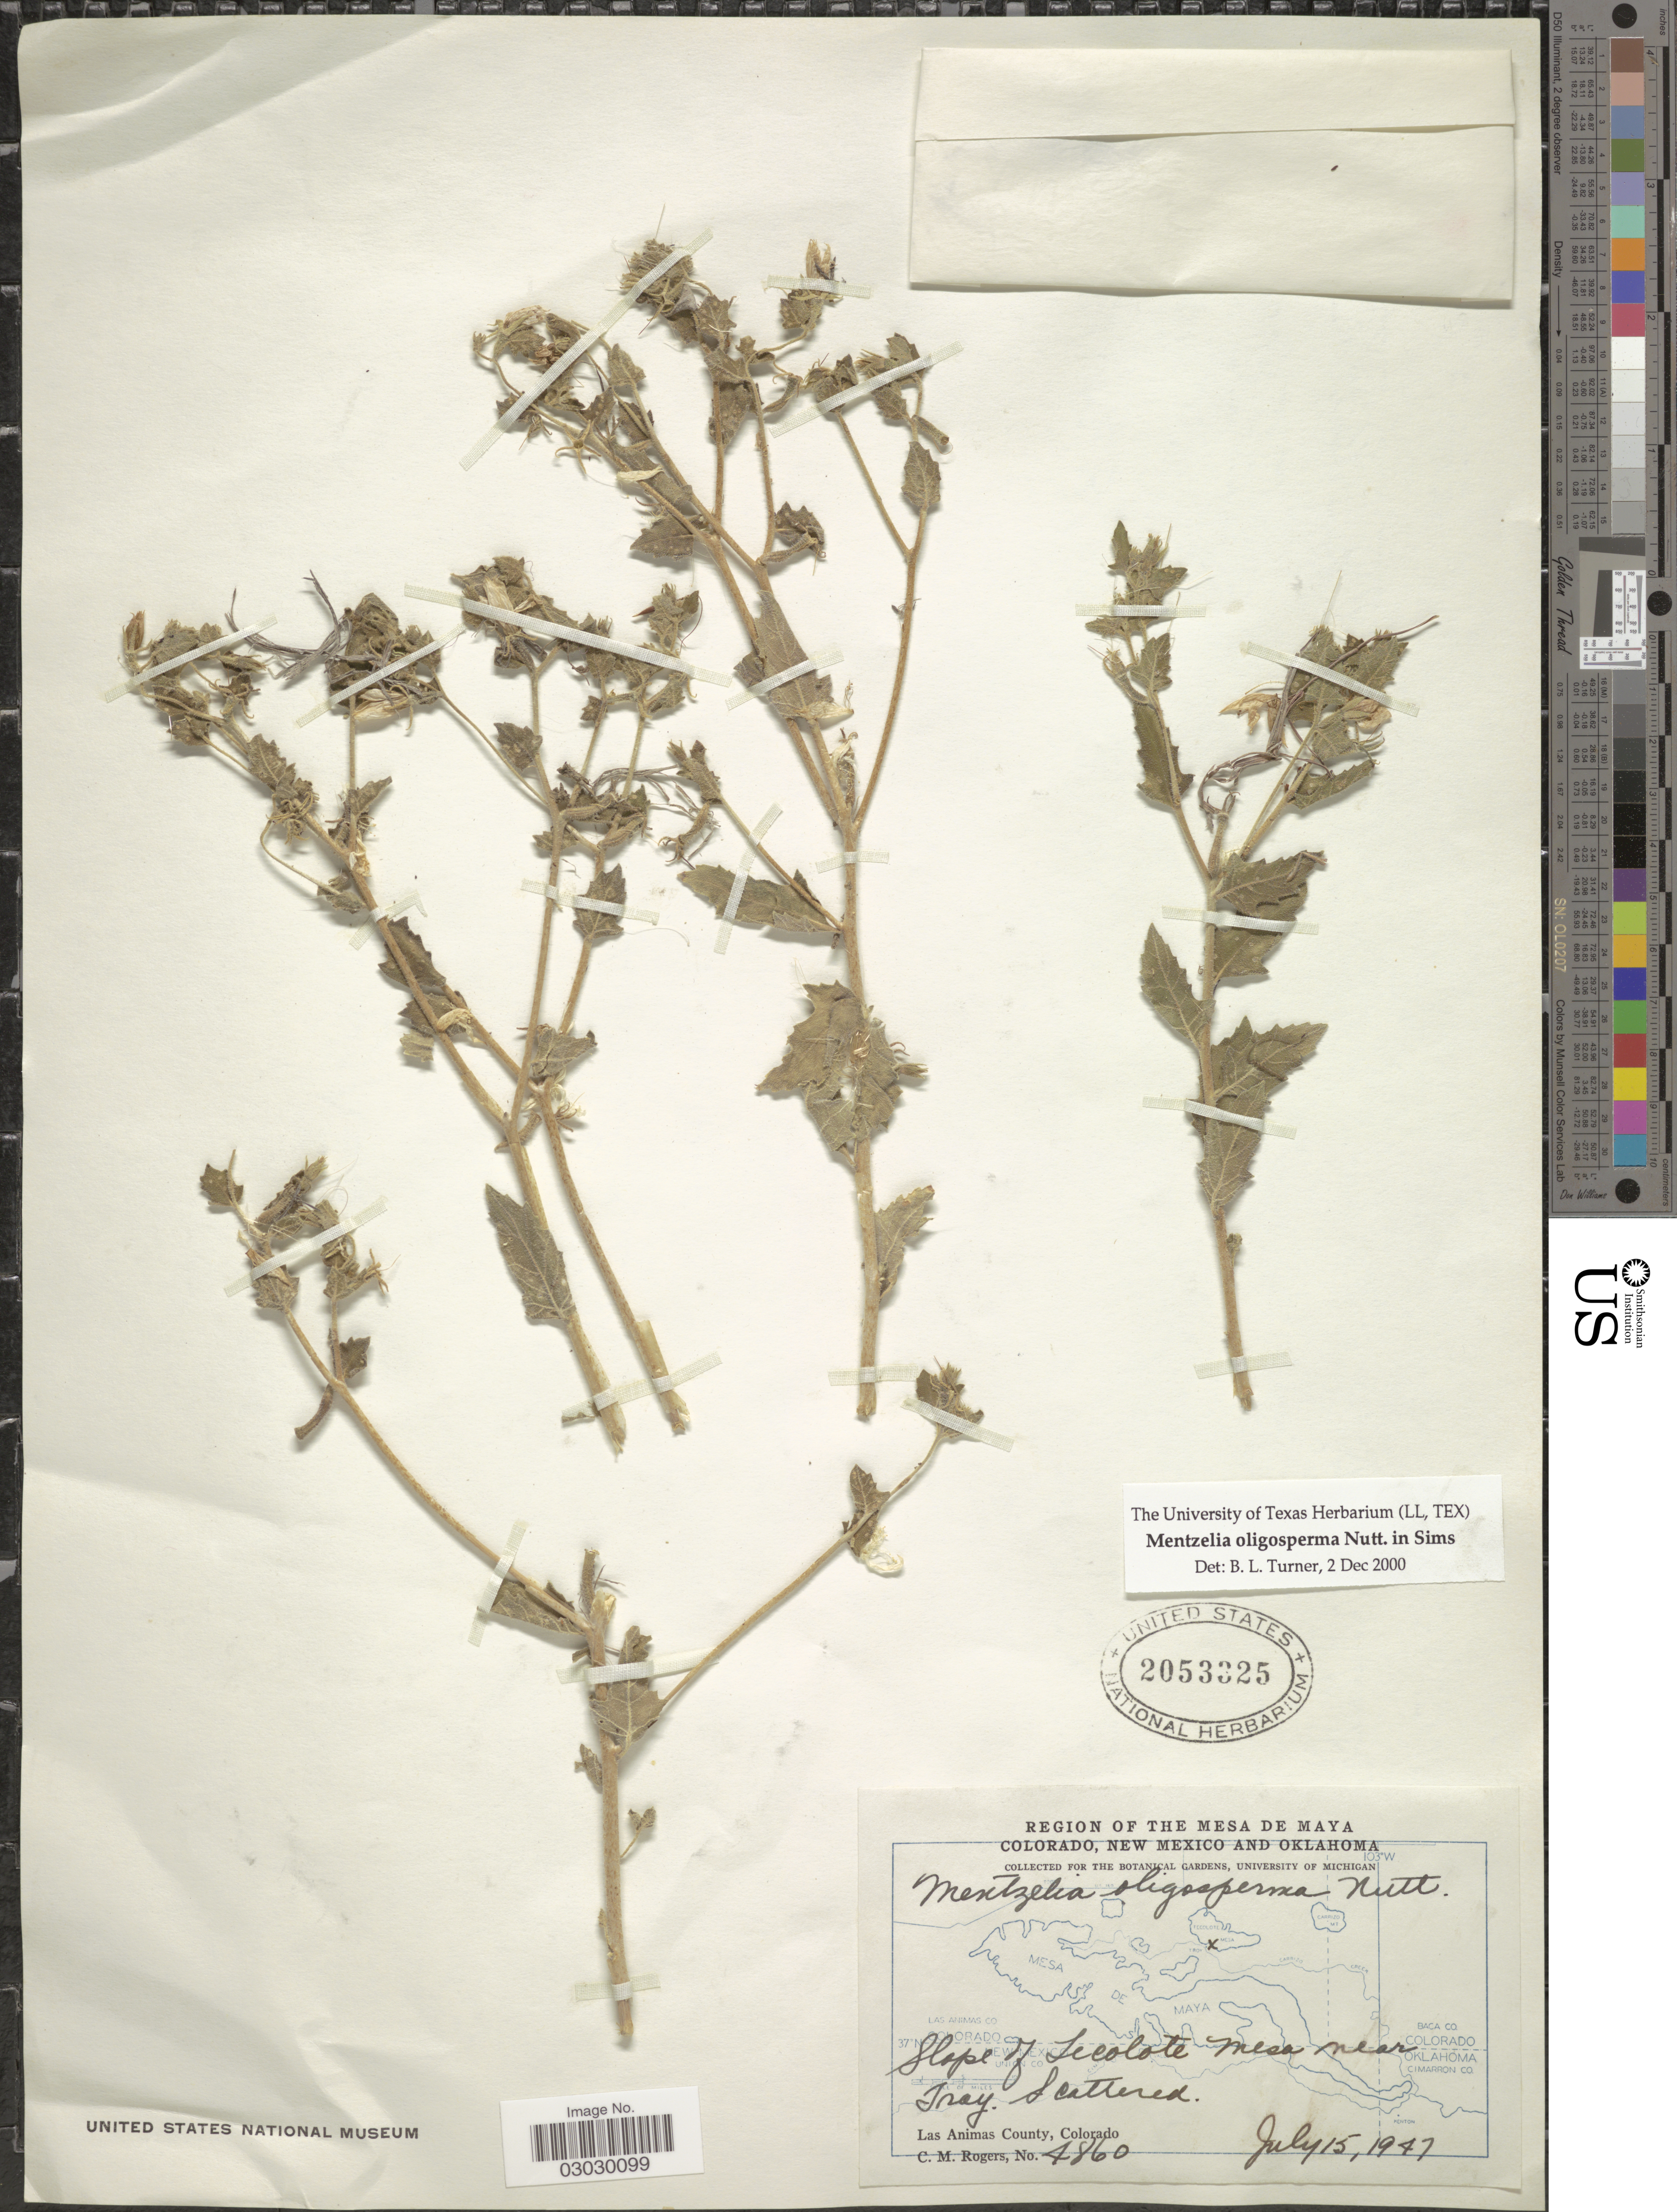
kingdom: Plantae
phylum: Tracheophyta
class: Magnoliopsida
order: Cornales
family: Loasaceae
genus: Mentzelia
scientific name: Mentzelia oligosperma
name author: Nutt. ex Sims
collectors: C. M. Rogers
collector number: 4860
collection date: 1947-07-15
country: United States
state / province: Colorado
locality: Region of the Mesa de Maya. Slope of Lecolote Meas near Tray. Las Animas County.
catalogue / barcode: US 2053325